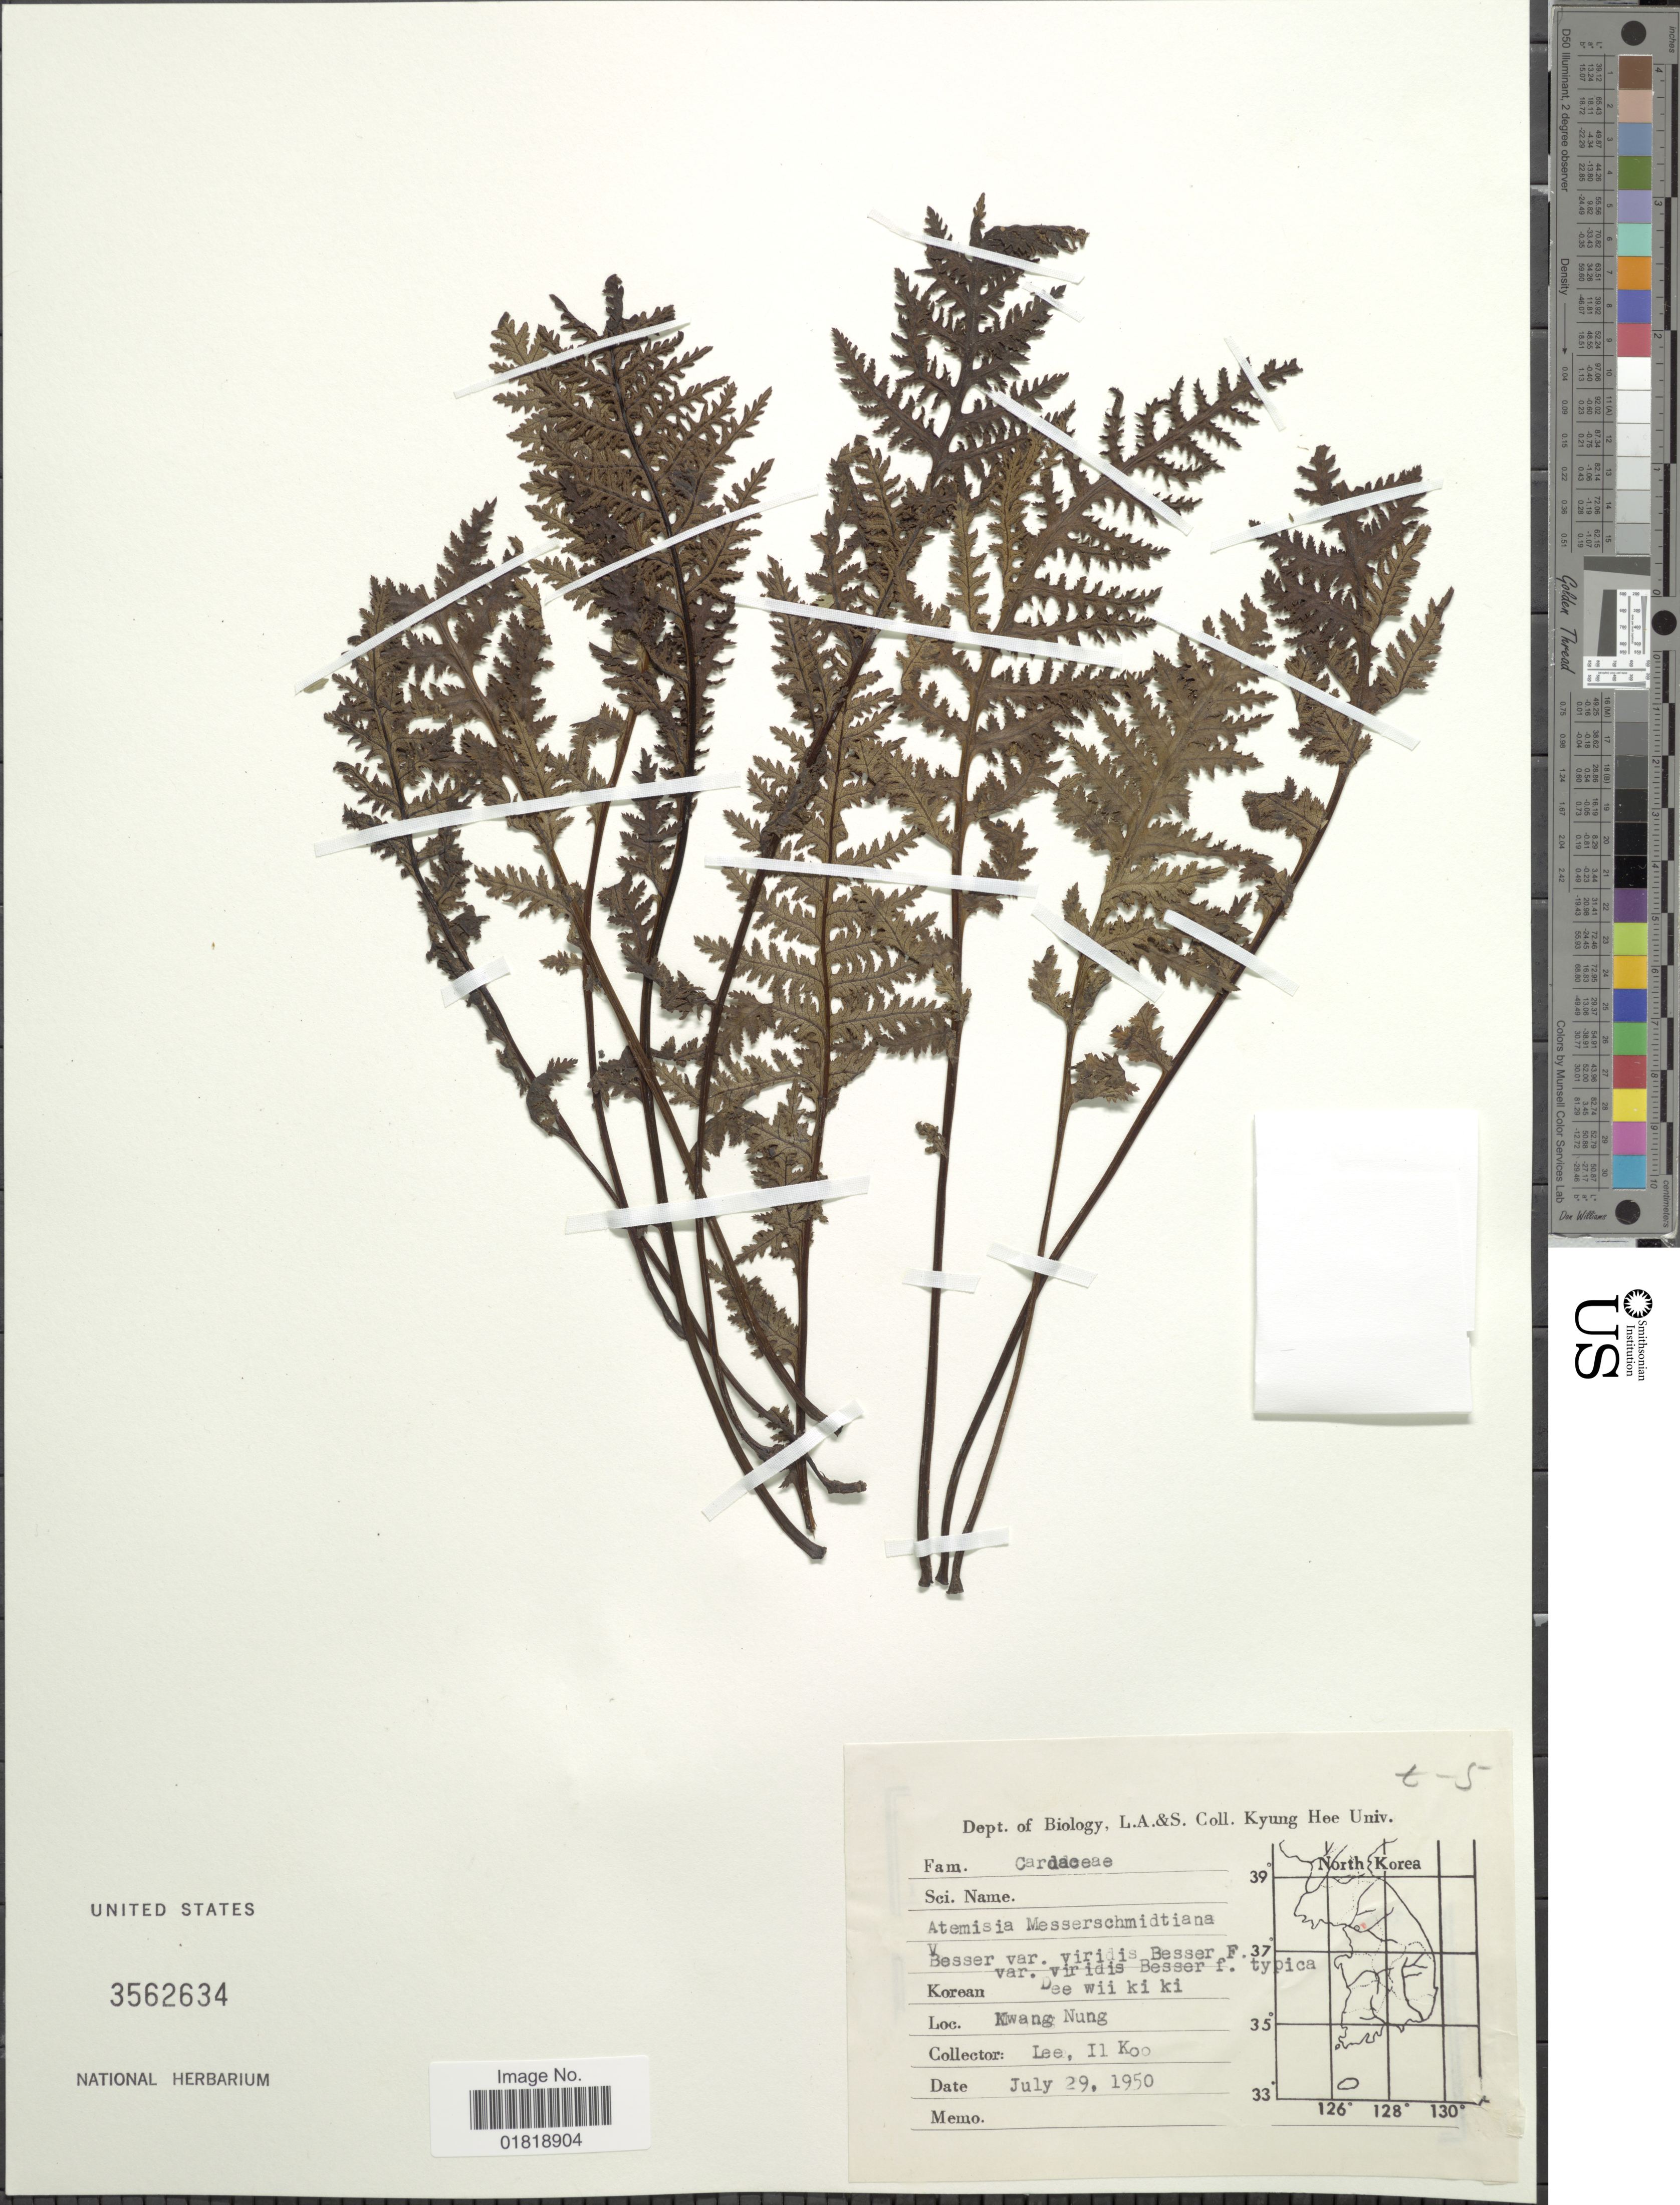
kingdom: Plantae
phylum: Tracheophyta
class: Magnoliopsida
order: Asterales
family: Asteraceae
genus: Artemisia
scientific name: Artemisia messerschmidiana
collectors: I. Lee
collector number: t-5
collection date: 1950-07-29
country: South Korea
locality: Dee wii ki ki, Kwang Nung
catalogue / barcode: US 3562634